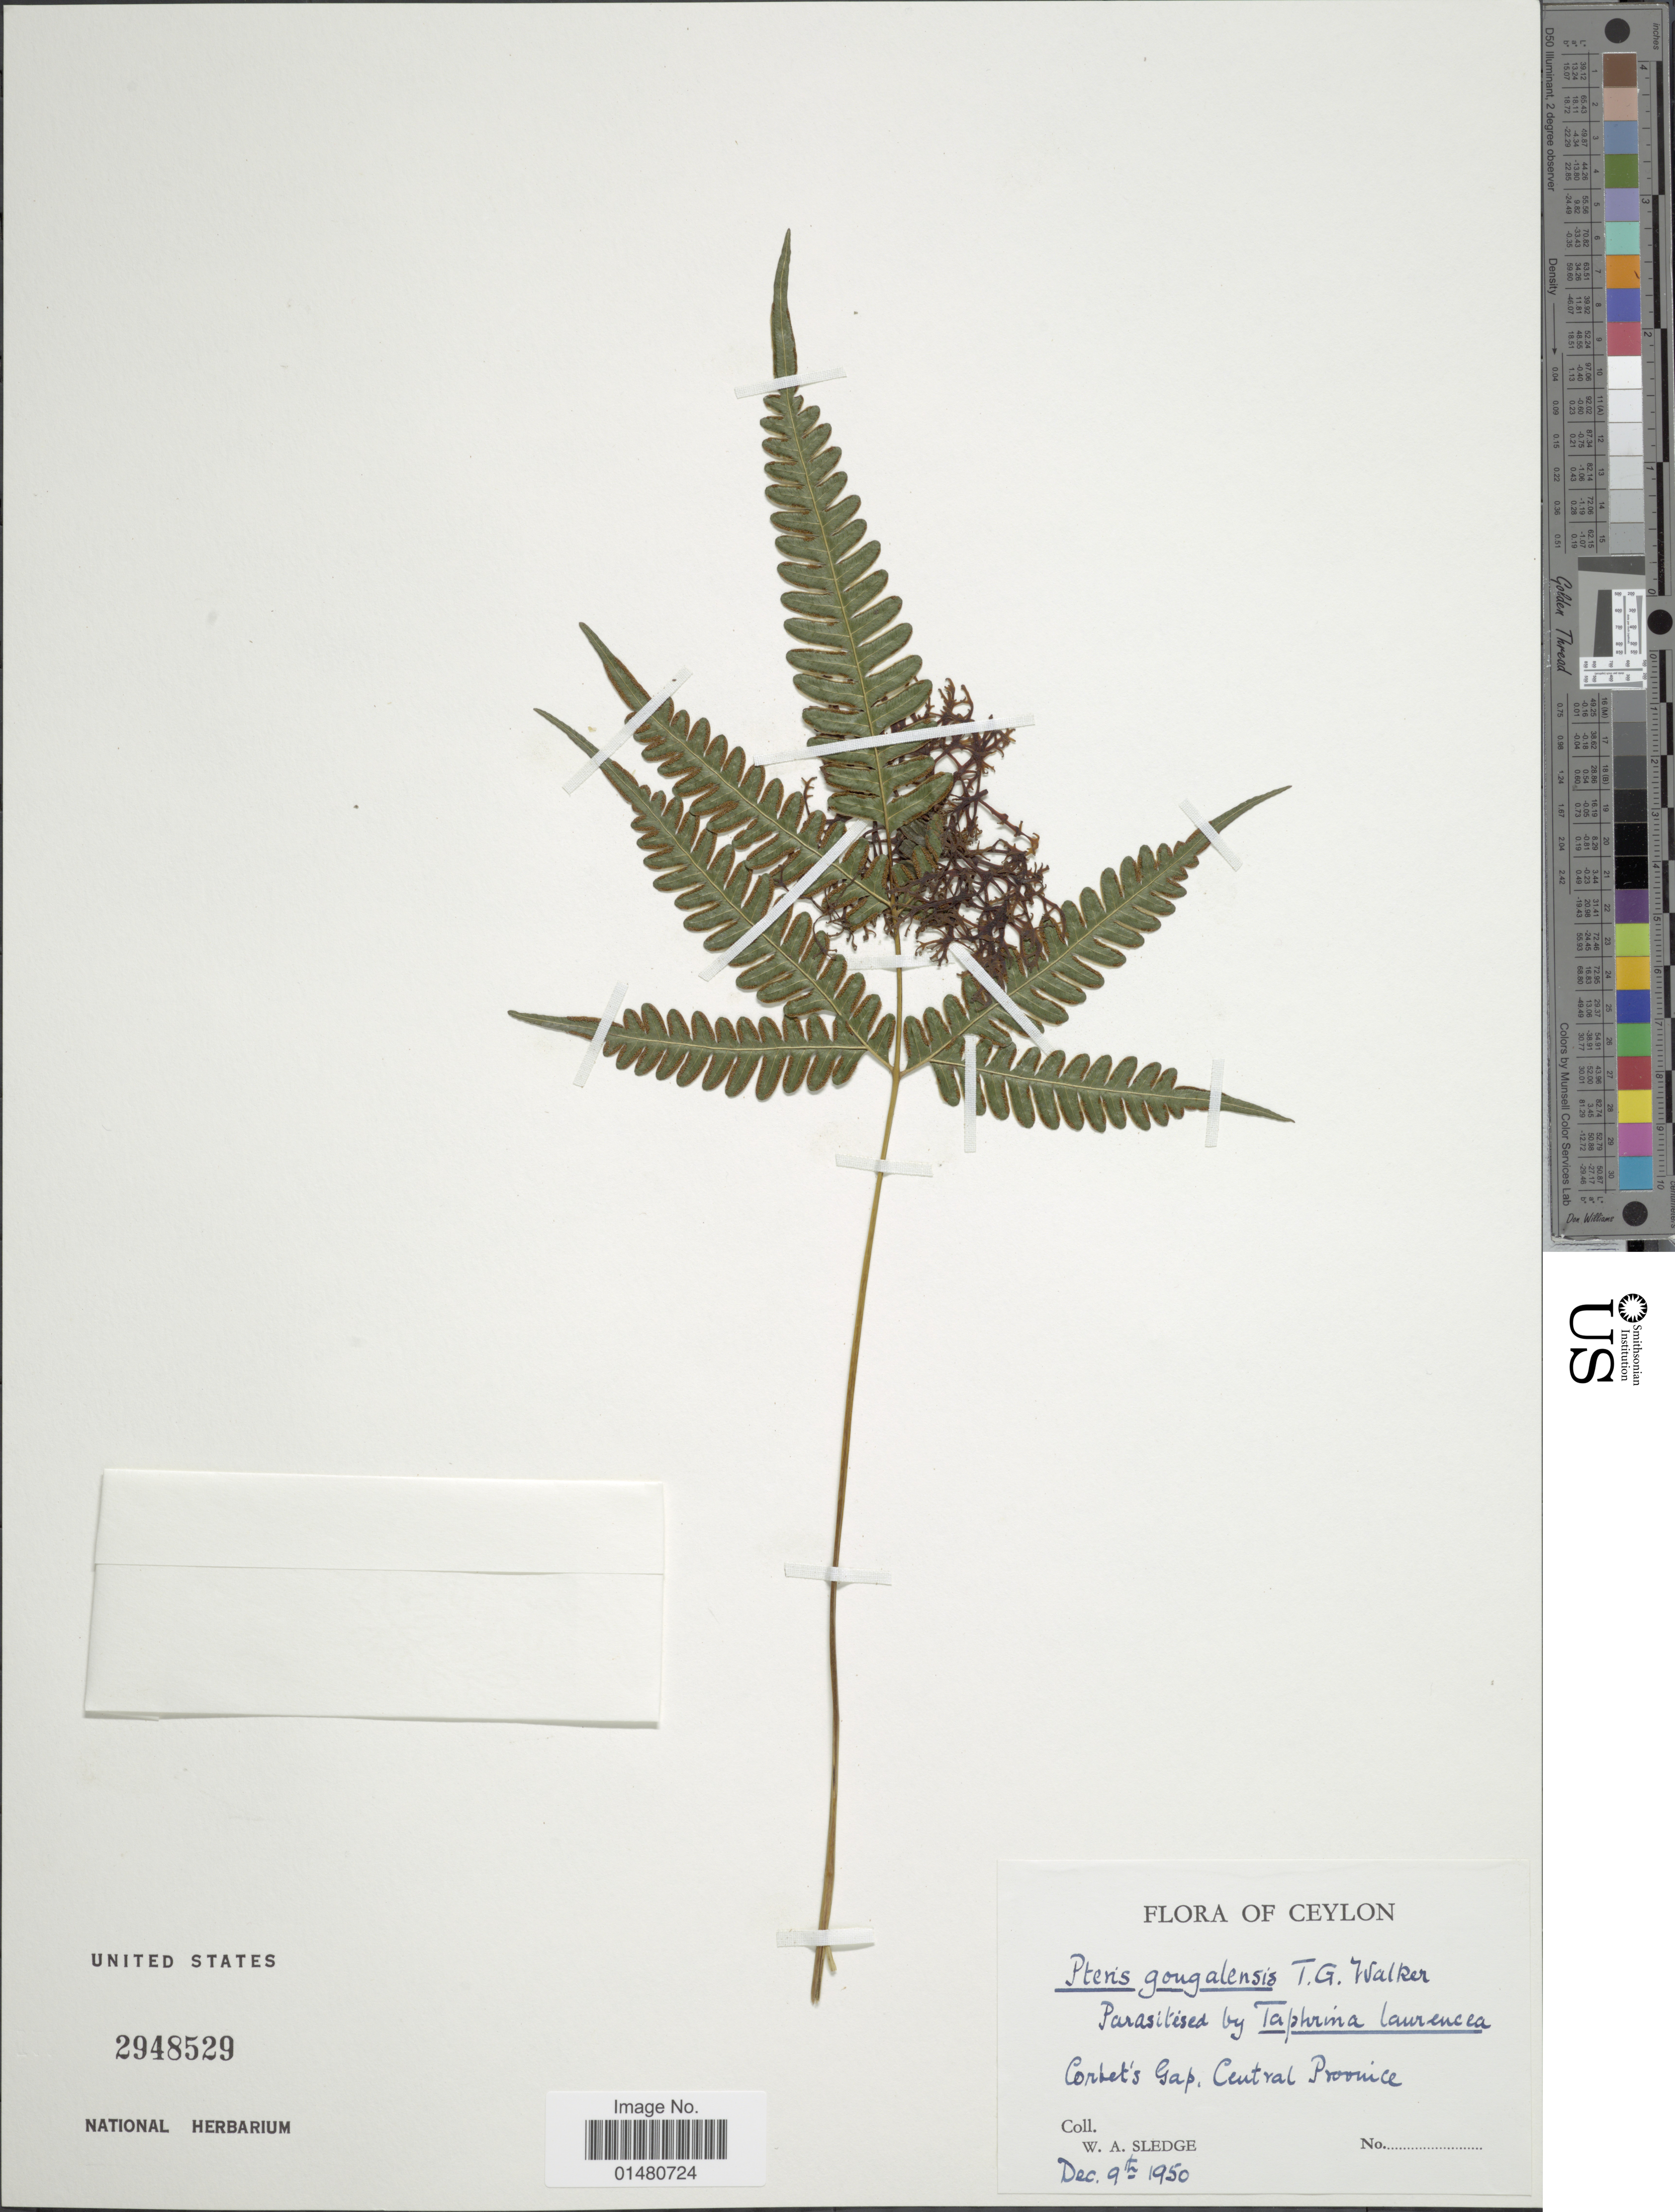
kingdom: Plantae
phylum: Tracheophyta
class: Polypodiopsida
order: Polypodiales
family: Pteridaceae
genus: Pteris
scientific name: Pteris gongalensis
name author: T.G. Walker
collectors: W. A. Sledge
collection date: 1950-12-09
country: Sri Lanka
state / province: Central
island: Ceylon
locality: Ceylon, Corbet's Gap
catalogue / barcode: US 2948529